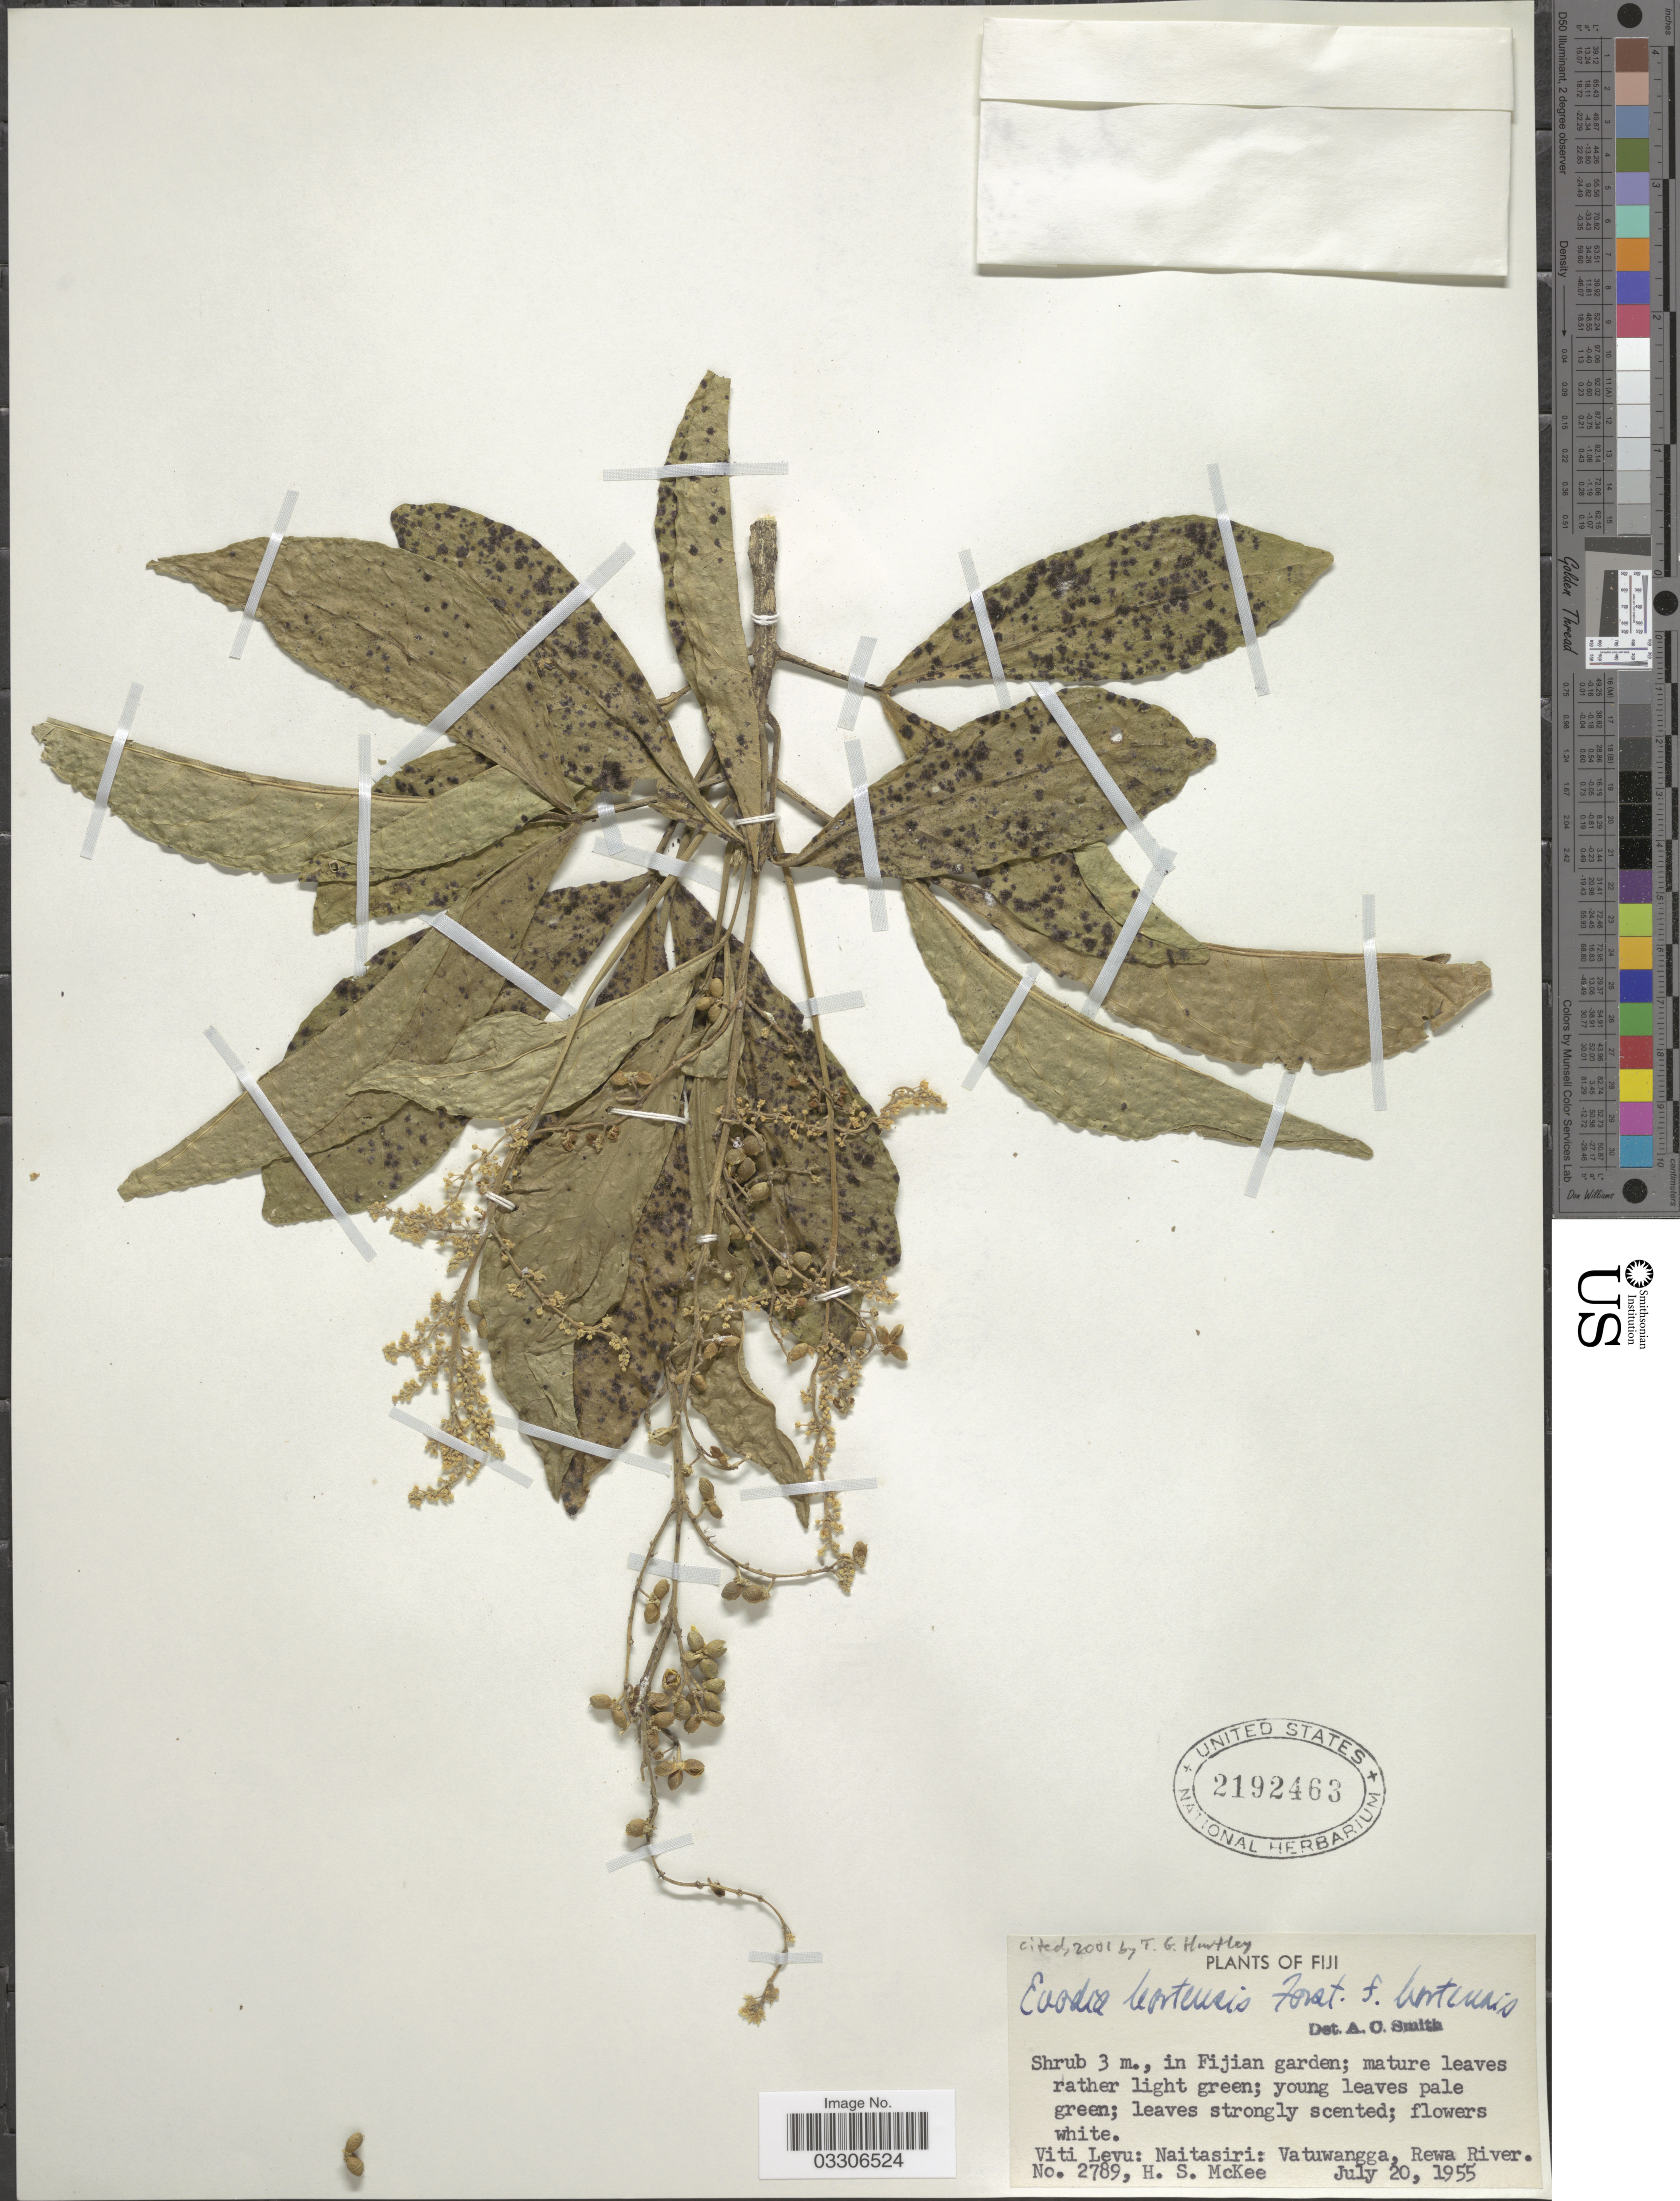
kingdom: Plantae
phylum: Tracheophyta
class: Magnoliopsida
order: Sapindales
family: Rutaceae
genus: Euodia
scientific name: Euodia hortensis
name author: J.R. Forst. & G. Forst.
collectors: H. S. McKee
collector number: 2789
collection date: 1955-07-20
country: Fiji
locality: Viti Levu: Naitasiri: Vatuwangga, Rewa River.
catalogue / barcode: US 2192463